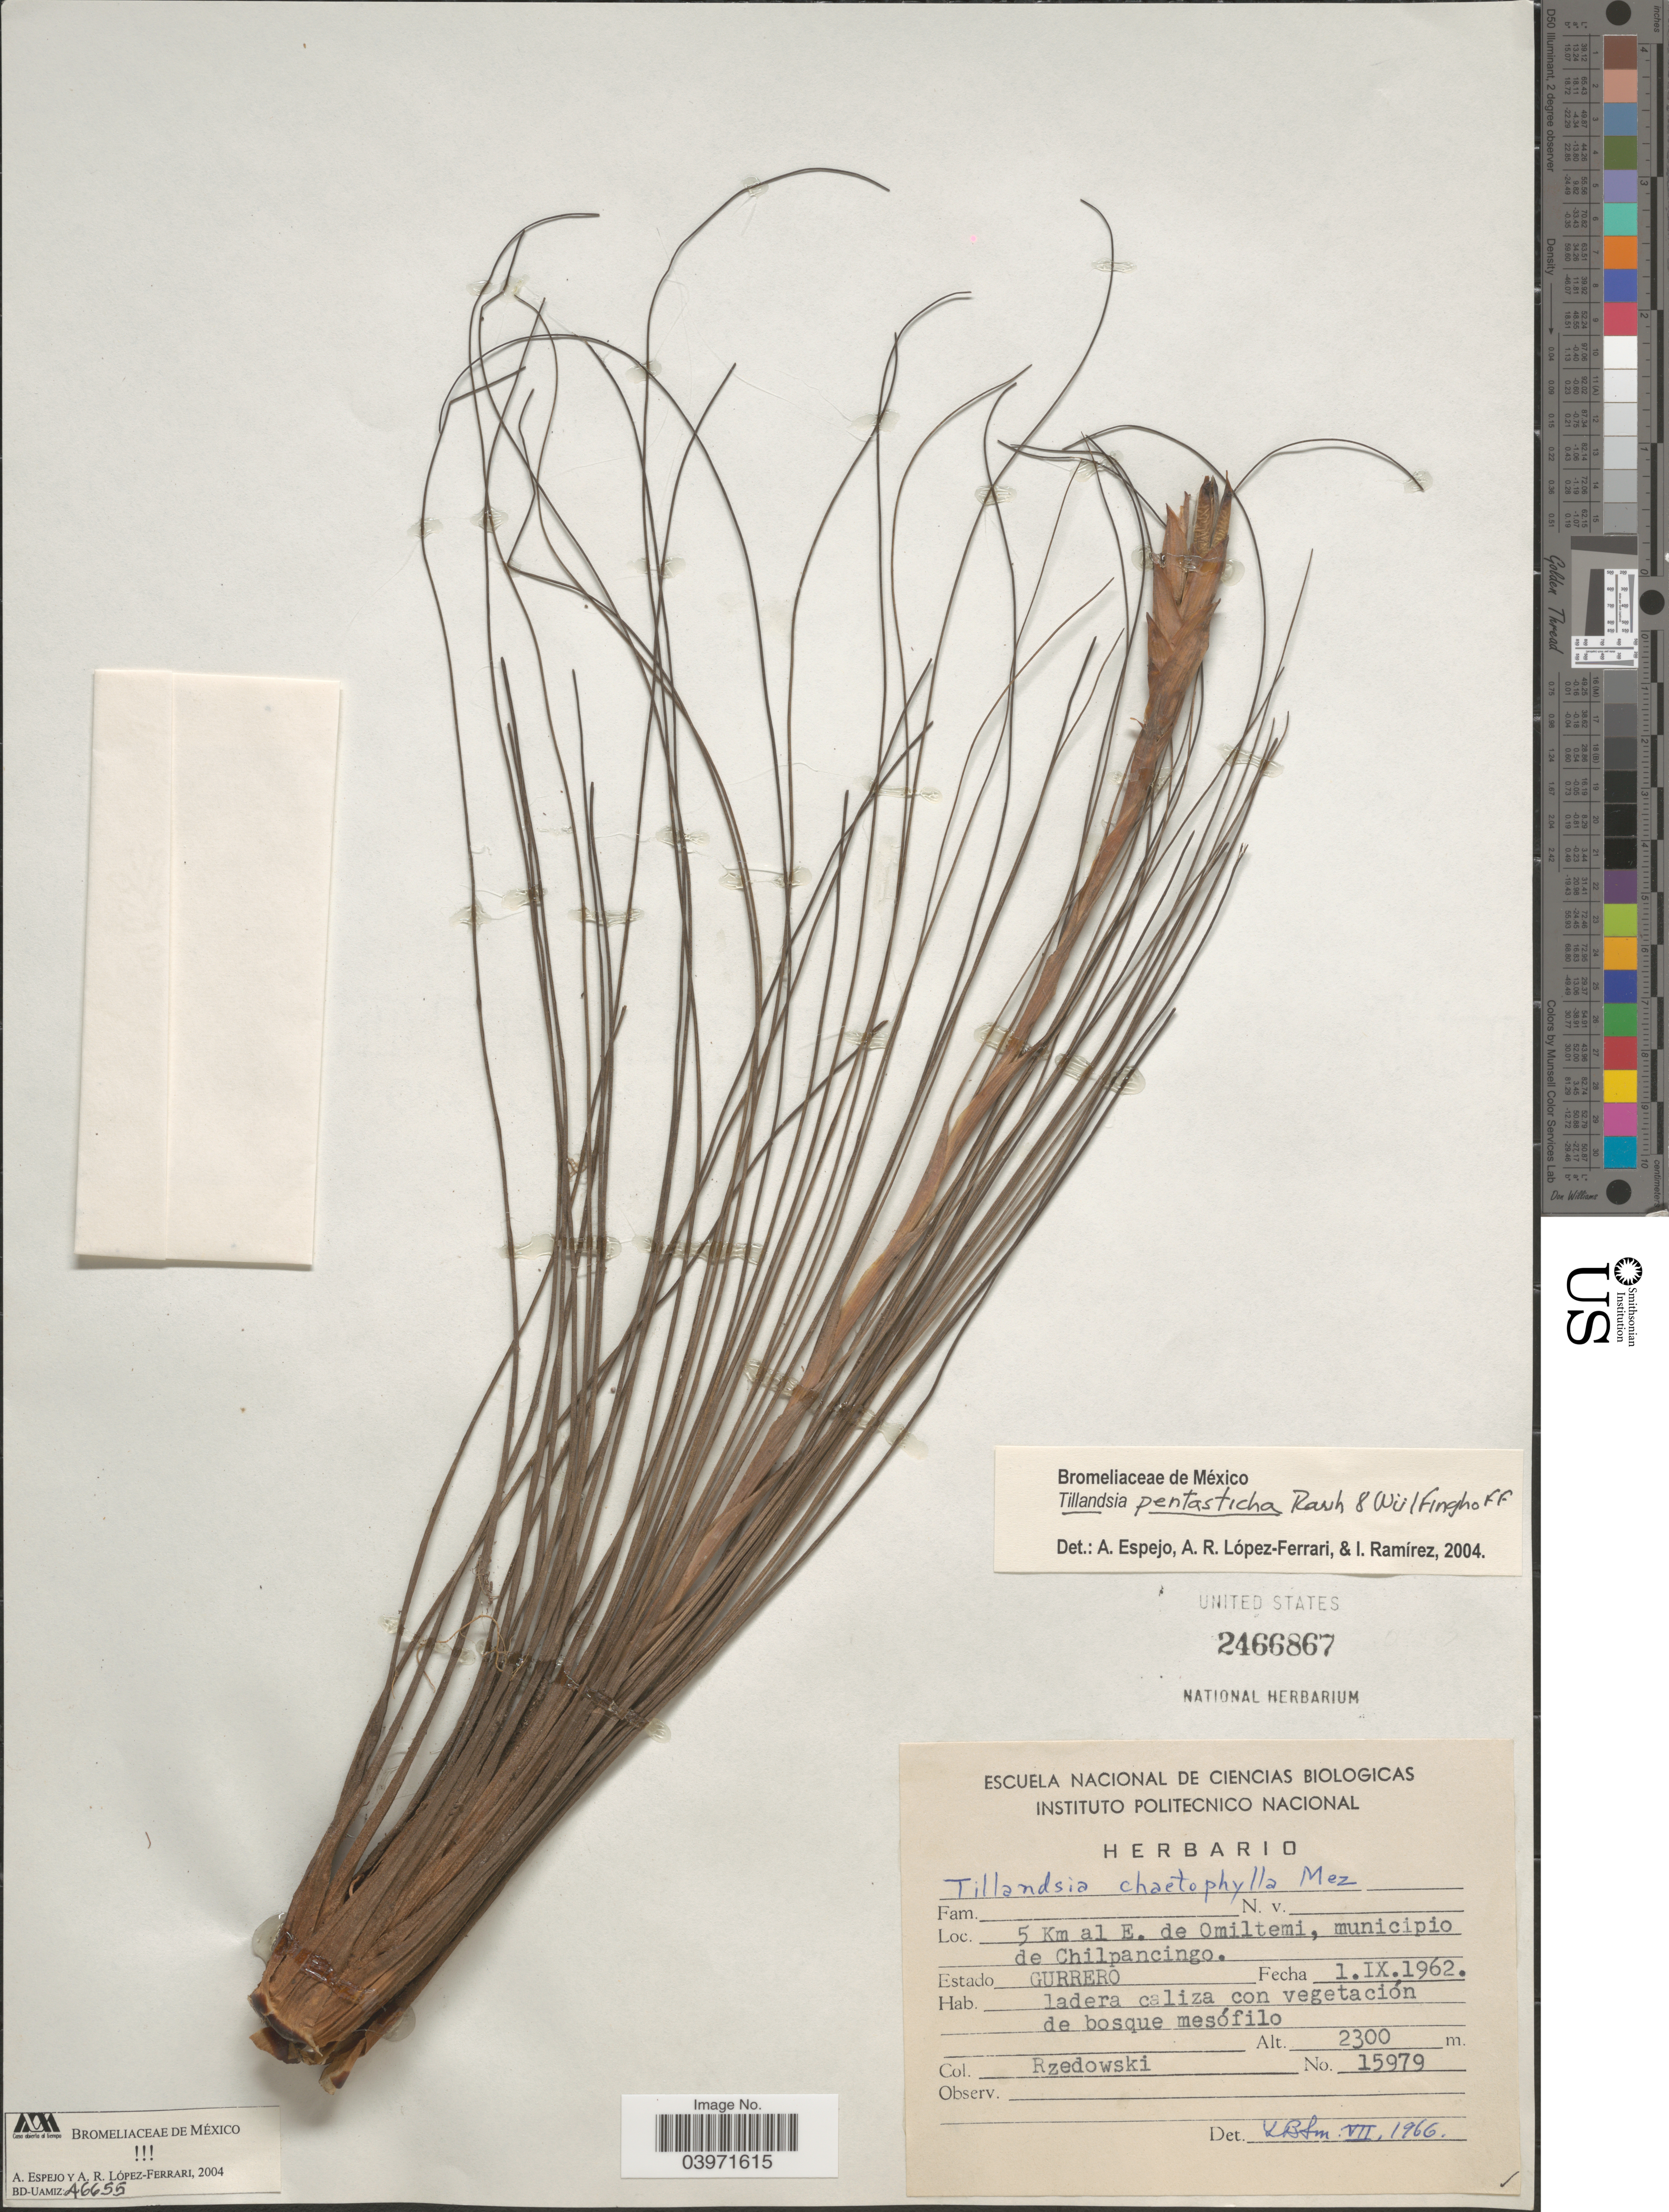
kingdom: Plantae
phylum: Tracheophyta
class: Liliopsida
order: Poales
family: Bromeliaceae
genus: Tillandsia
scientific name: Tillandsia pentasticha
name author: Rauh & Wülfing.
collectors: Rzedowski, --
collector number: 15979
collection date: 1962-09-01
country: Mexico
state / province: Guerrero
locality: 5 Km al E. de Omiltemi, municipio de Chilpancingo.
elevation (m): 2300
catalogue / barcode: US 2466867